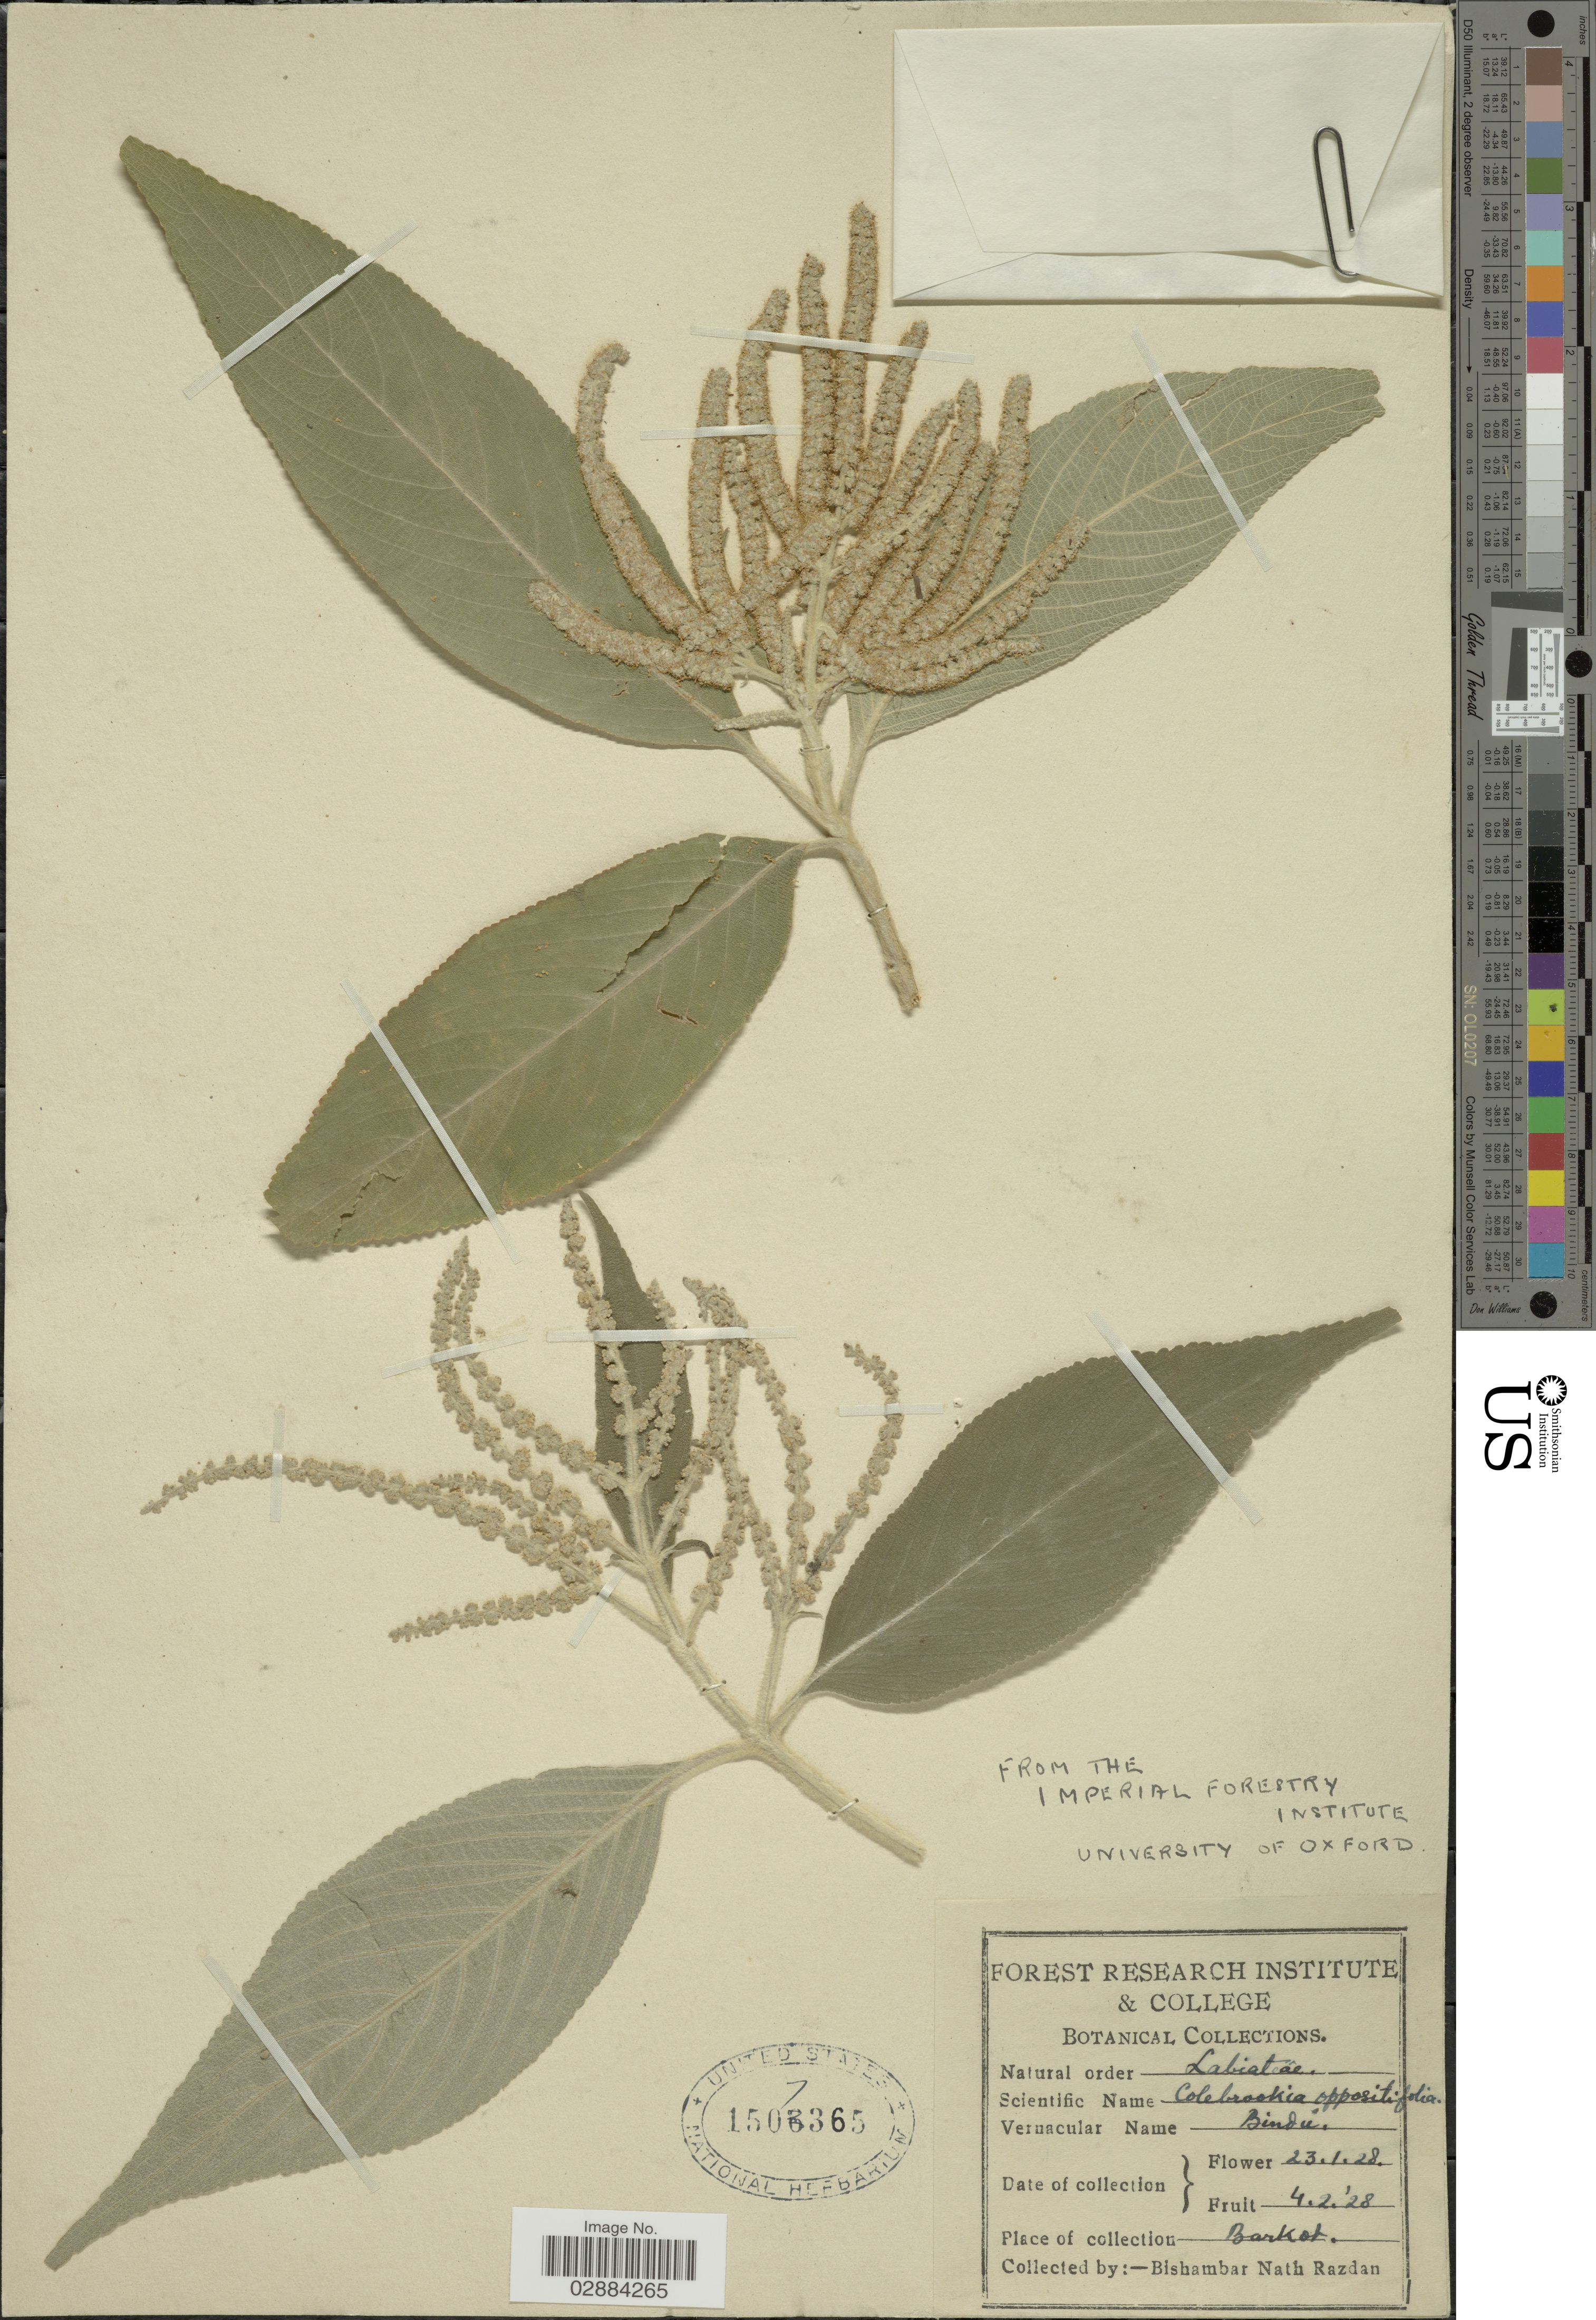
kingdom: Plantae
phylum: Tracheophyta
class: Magnoliopsida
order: Lamiales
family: Lamiaceae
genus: Colebrookea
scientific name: Colebrookea oppositifolia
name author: Small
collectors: B. Razdan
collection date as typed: Transcribed d/m/y: 23/1/28 to 4/2/28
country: India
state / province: Uttarakhand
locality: Barkot.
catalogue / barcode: US 1507365